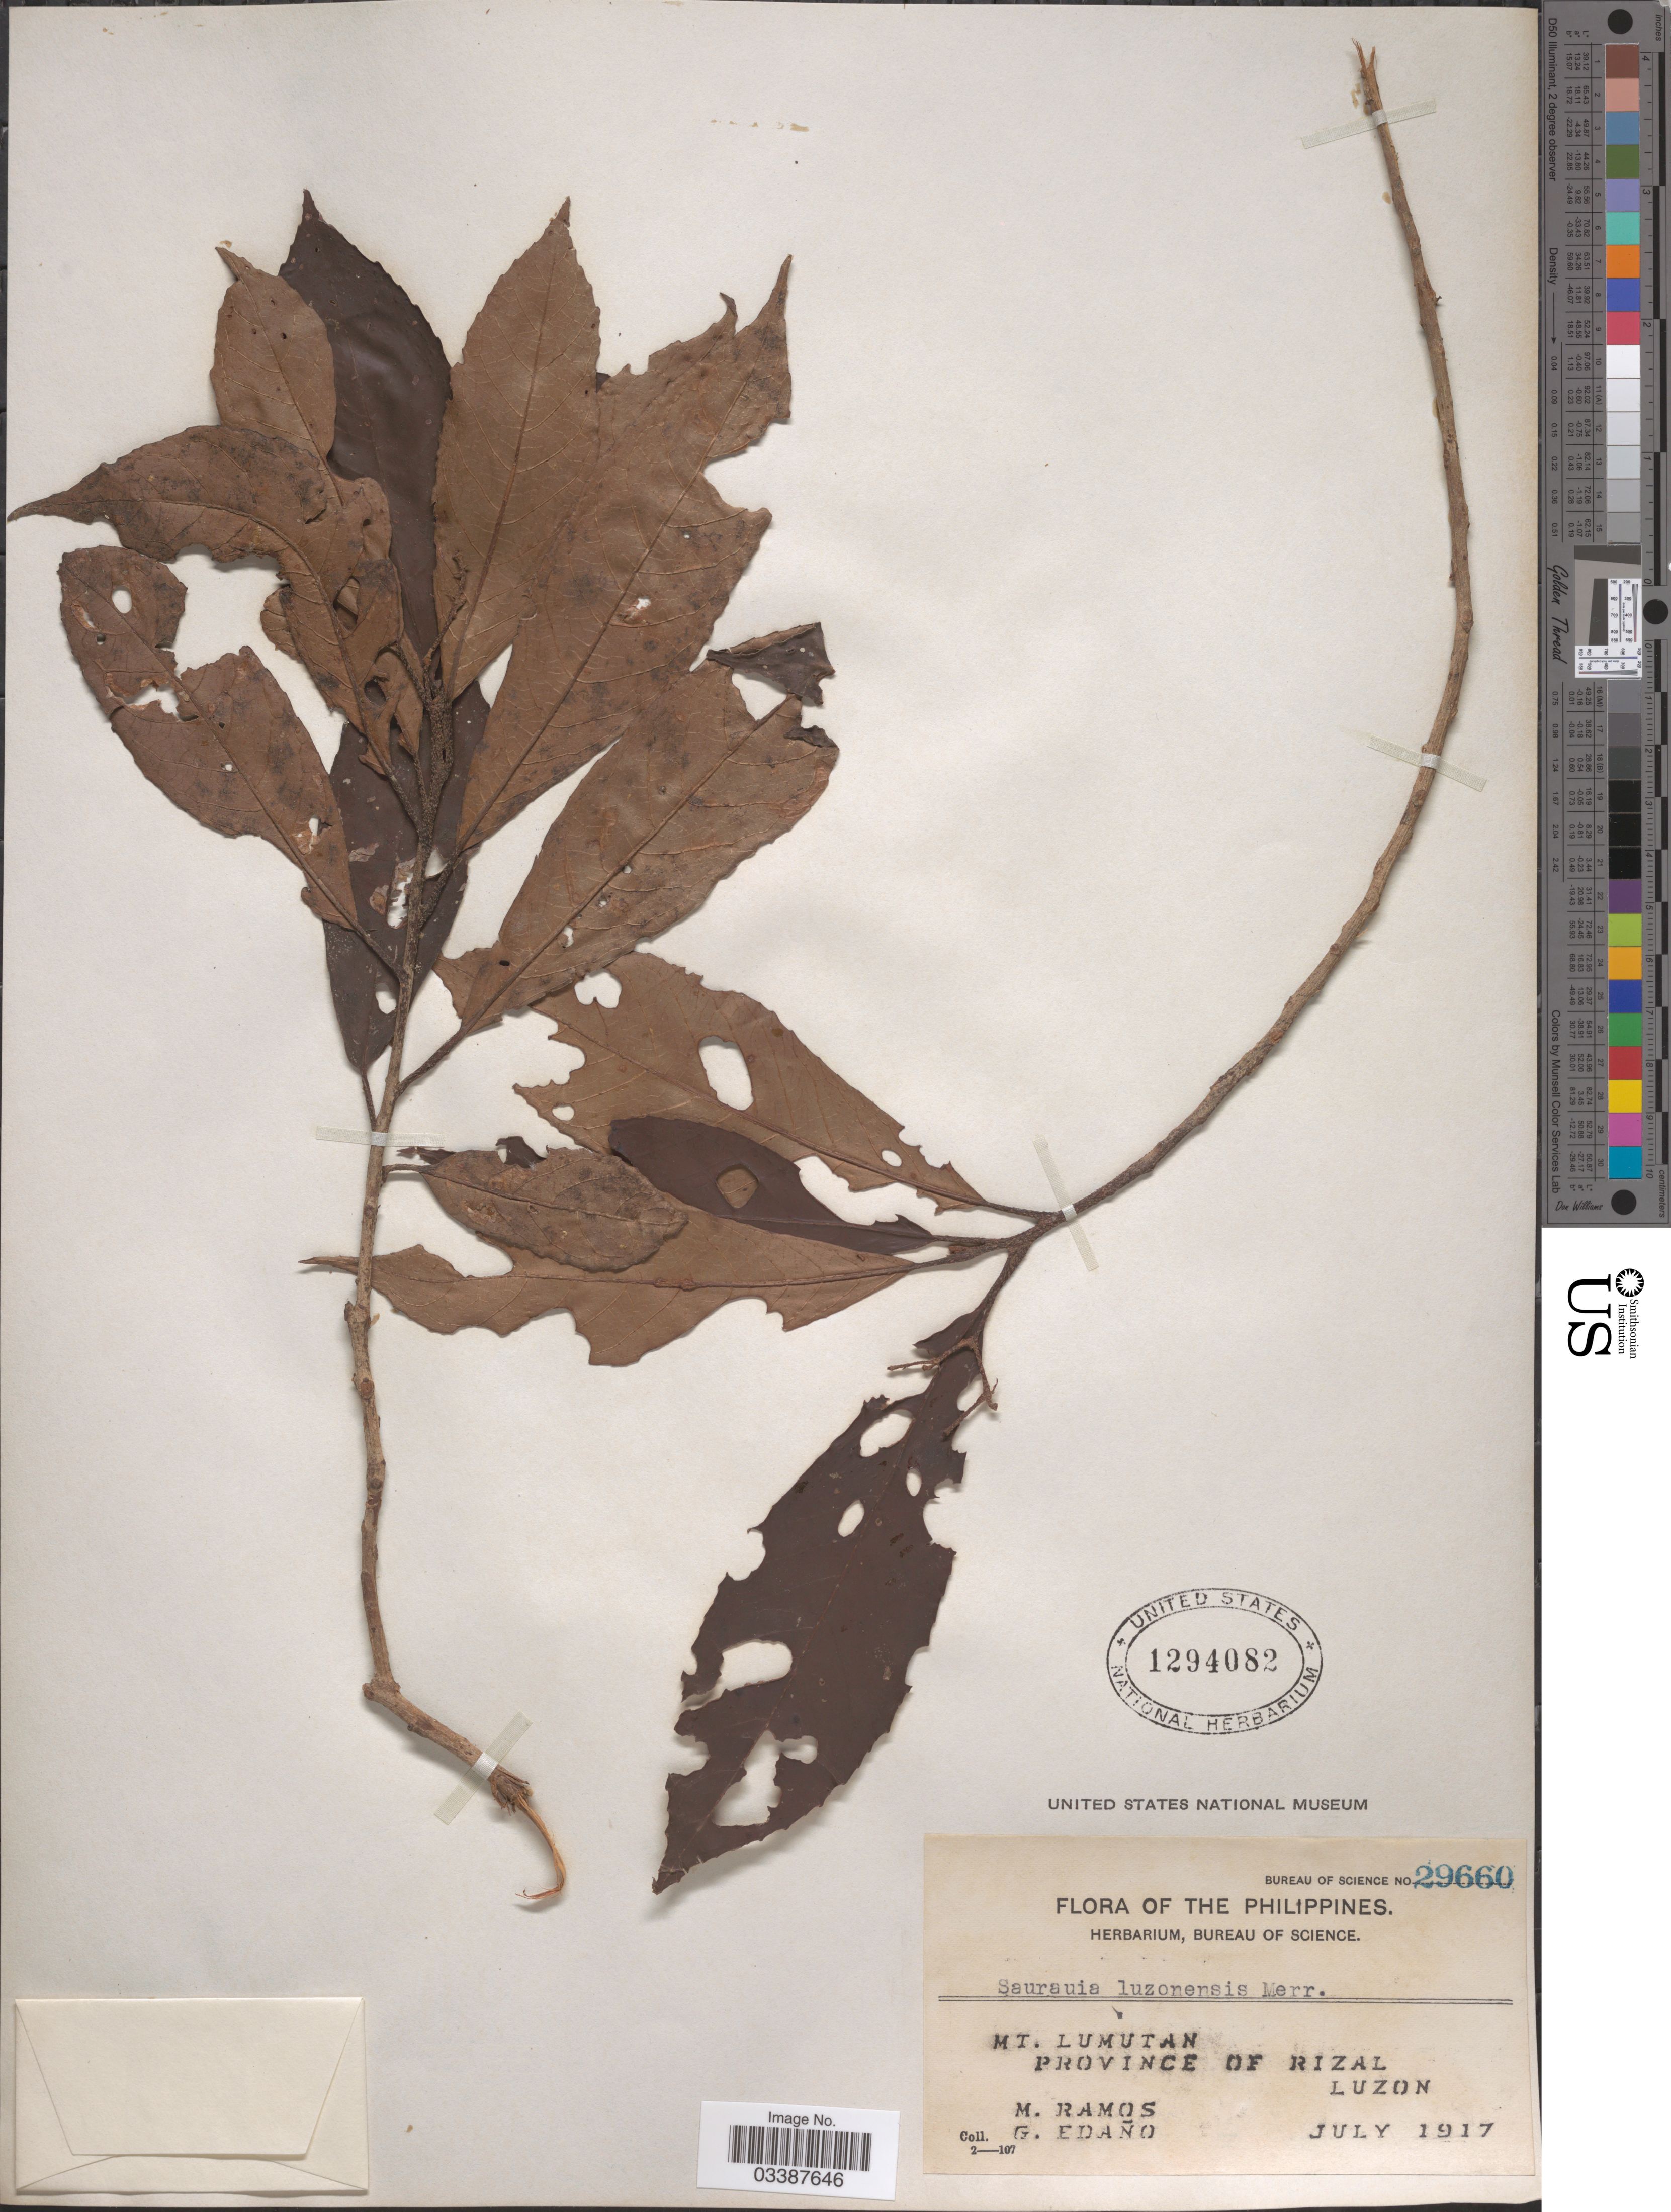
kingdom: Plantae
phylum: Tracheophyta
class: Magnoliopsida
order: Ericales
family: Actinidiaceae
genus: Saurauia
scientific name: Saurauia luzoniensis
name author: Merr.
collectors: M. Ramos & G. Edaño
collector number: Bureau of Science 29660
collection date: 1917-07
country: Philippines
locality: Mt. Lumutan, Province of Rizal, Luzon.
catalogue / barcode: US 1294082